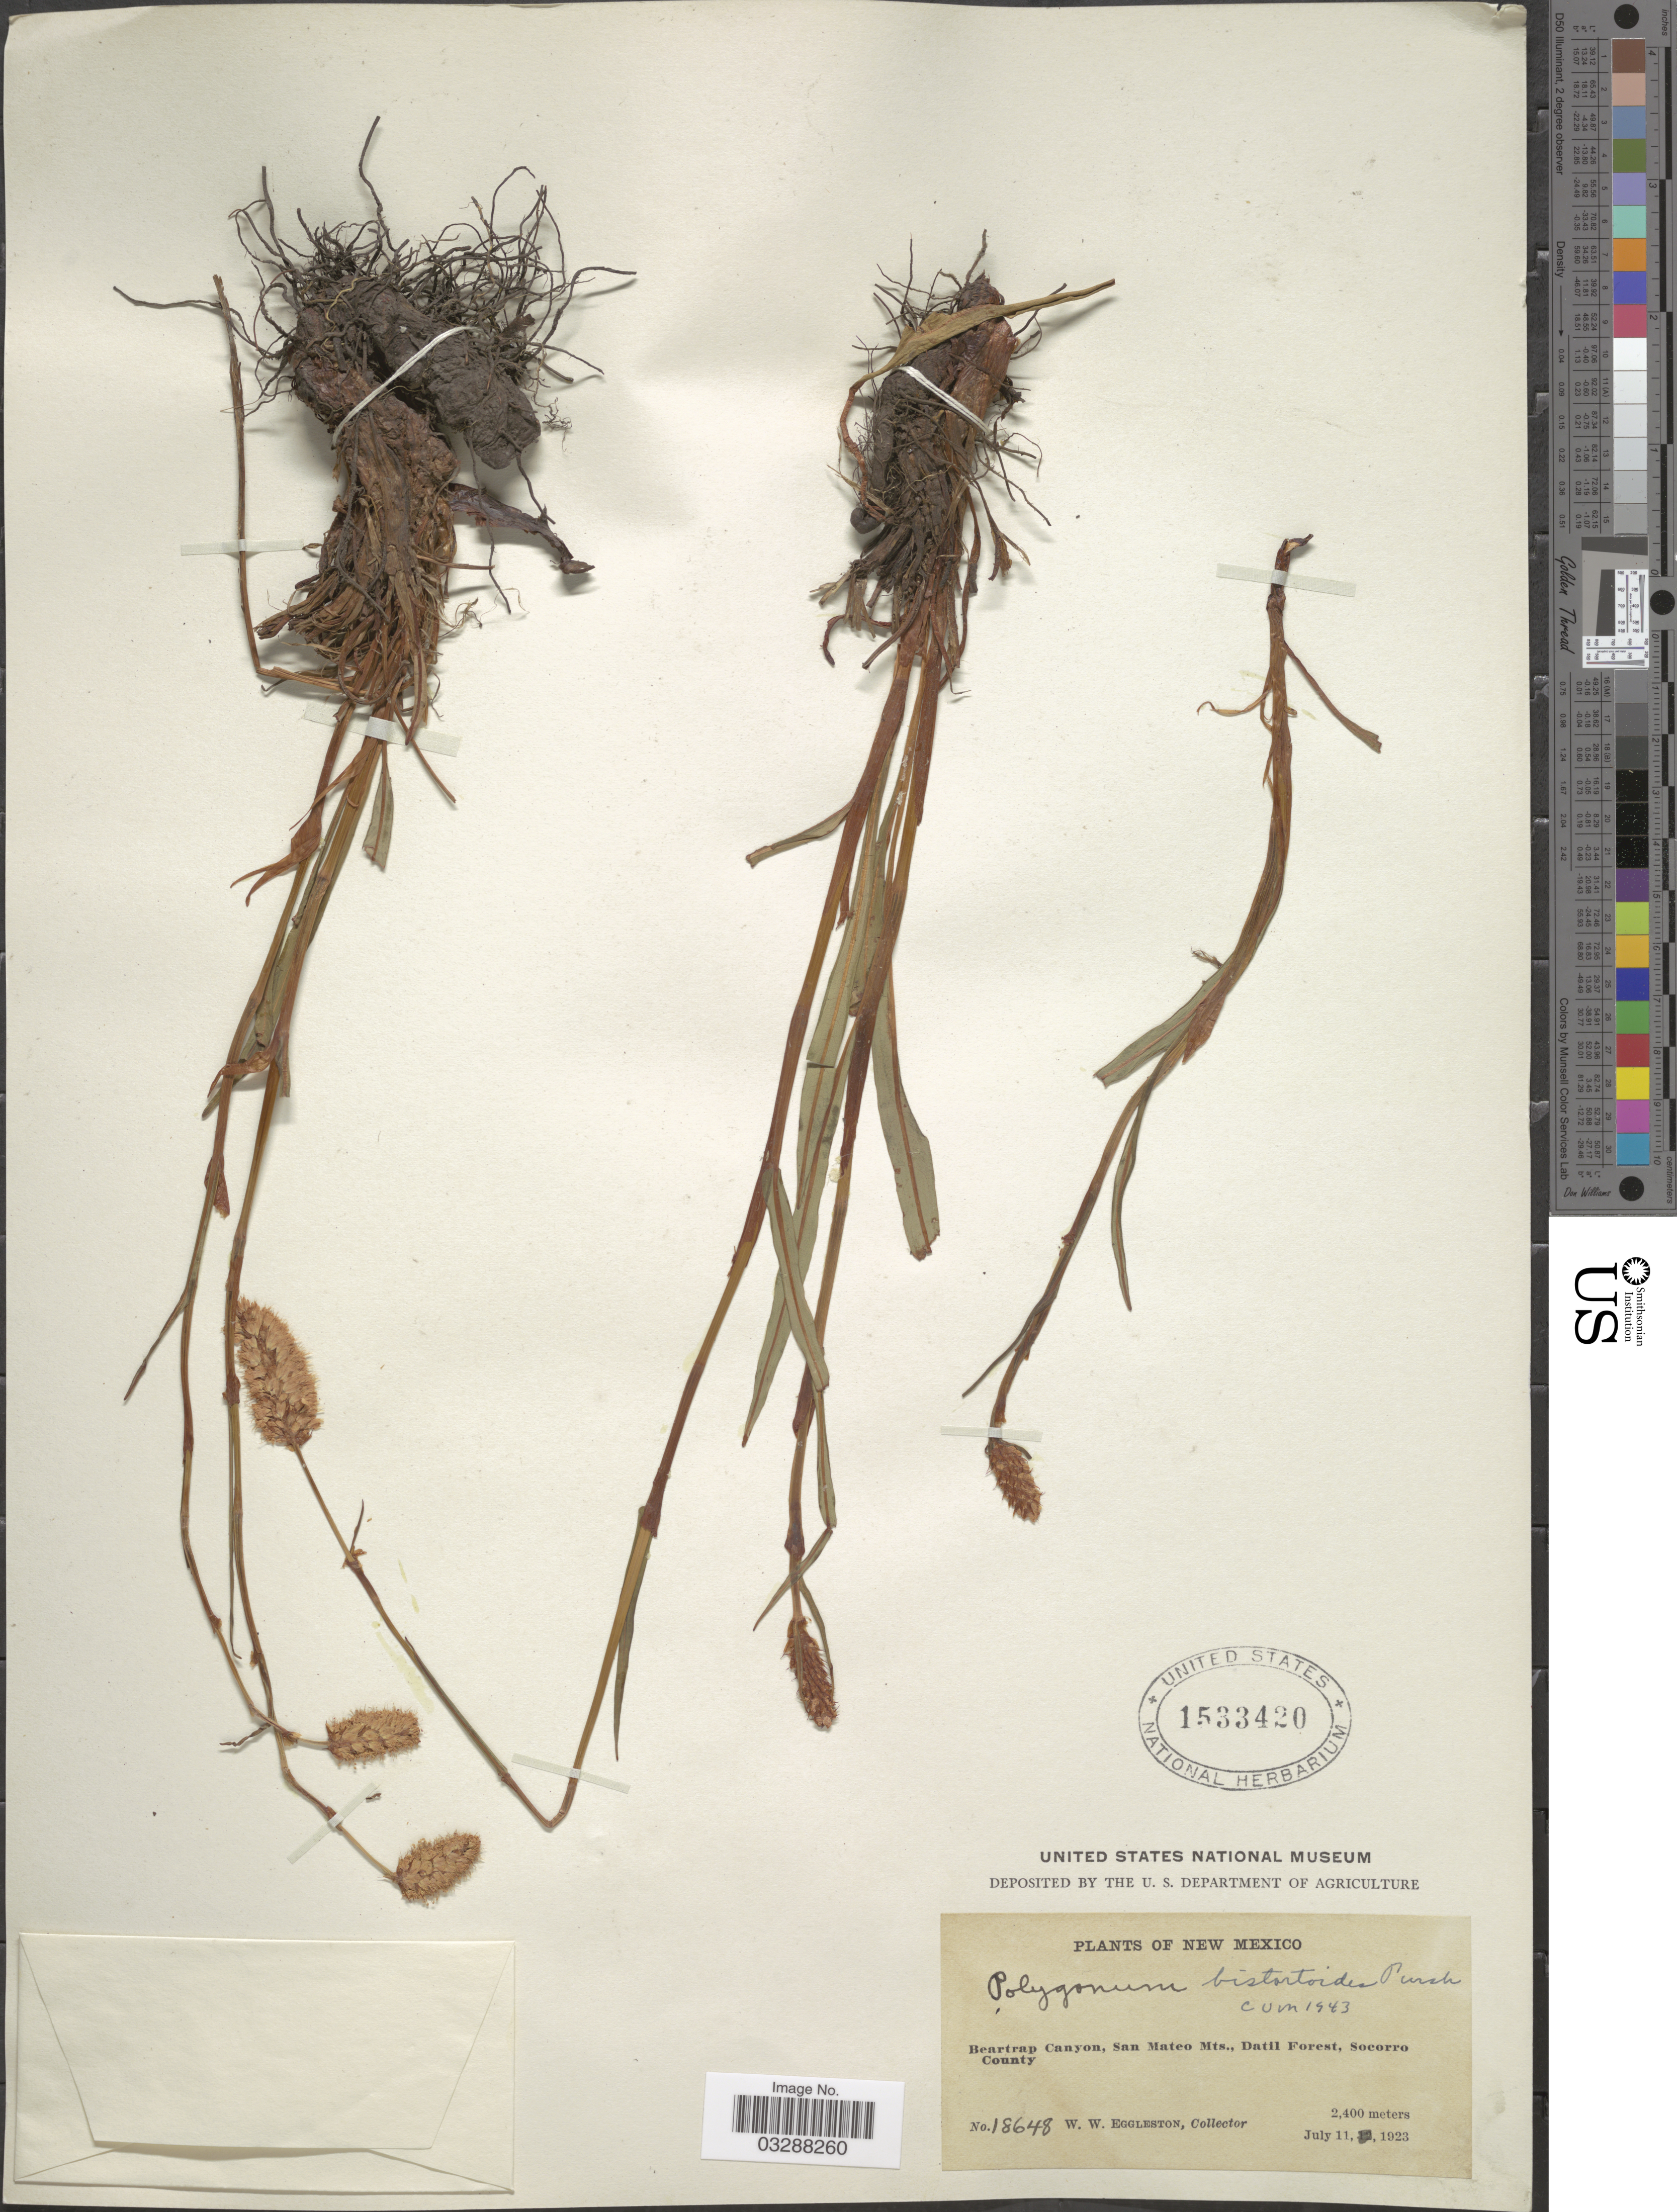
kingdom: Plantae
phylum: Tracheophyta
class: Magnoliopsida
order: Caryophyllales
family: Polygonaceae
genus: Bistorta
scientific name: Bistorta bistortoides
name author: (Pursh) Small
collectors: W. W. Eggleston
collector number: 18648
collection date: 1923-07-11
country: United States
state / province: New Mexico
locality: Beartrap Canyon, San Mateo Mts., Datil Forest, Socorro County.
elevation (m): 2400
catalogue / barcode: US 1533420